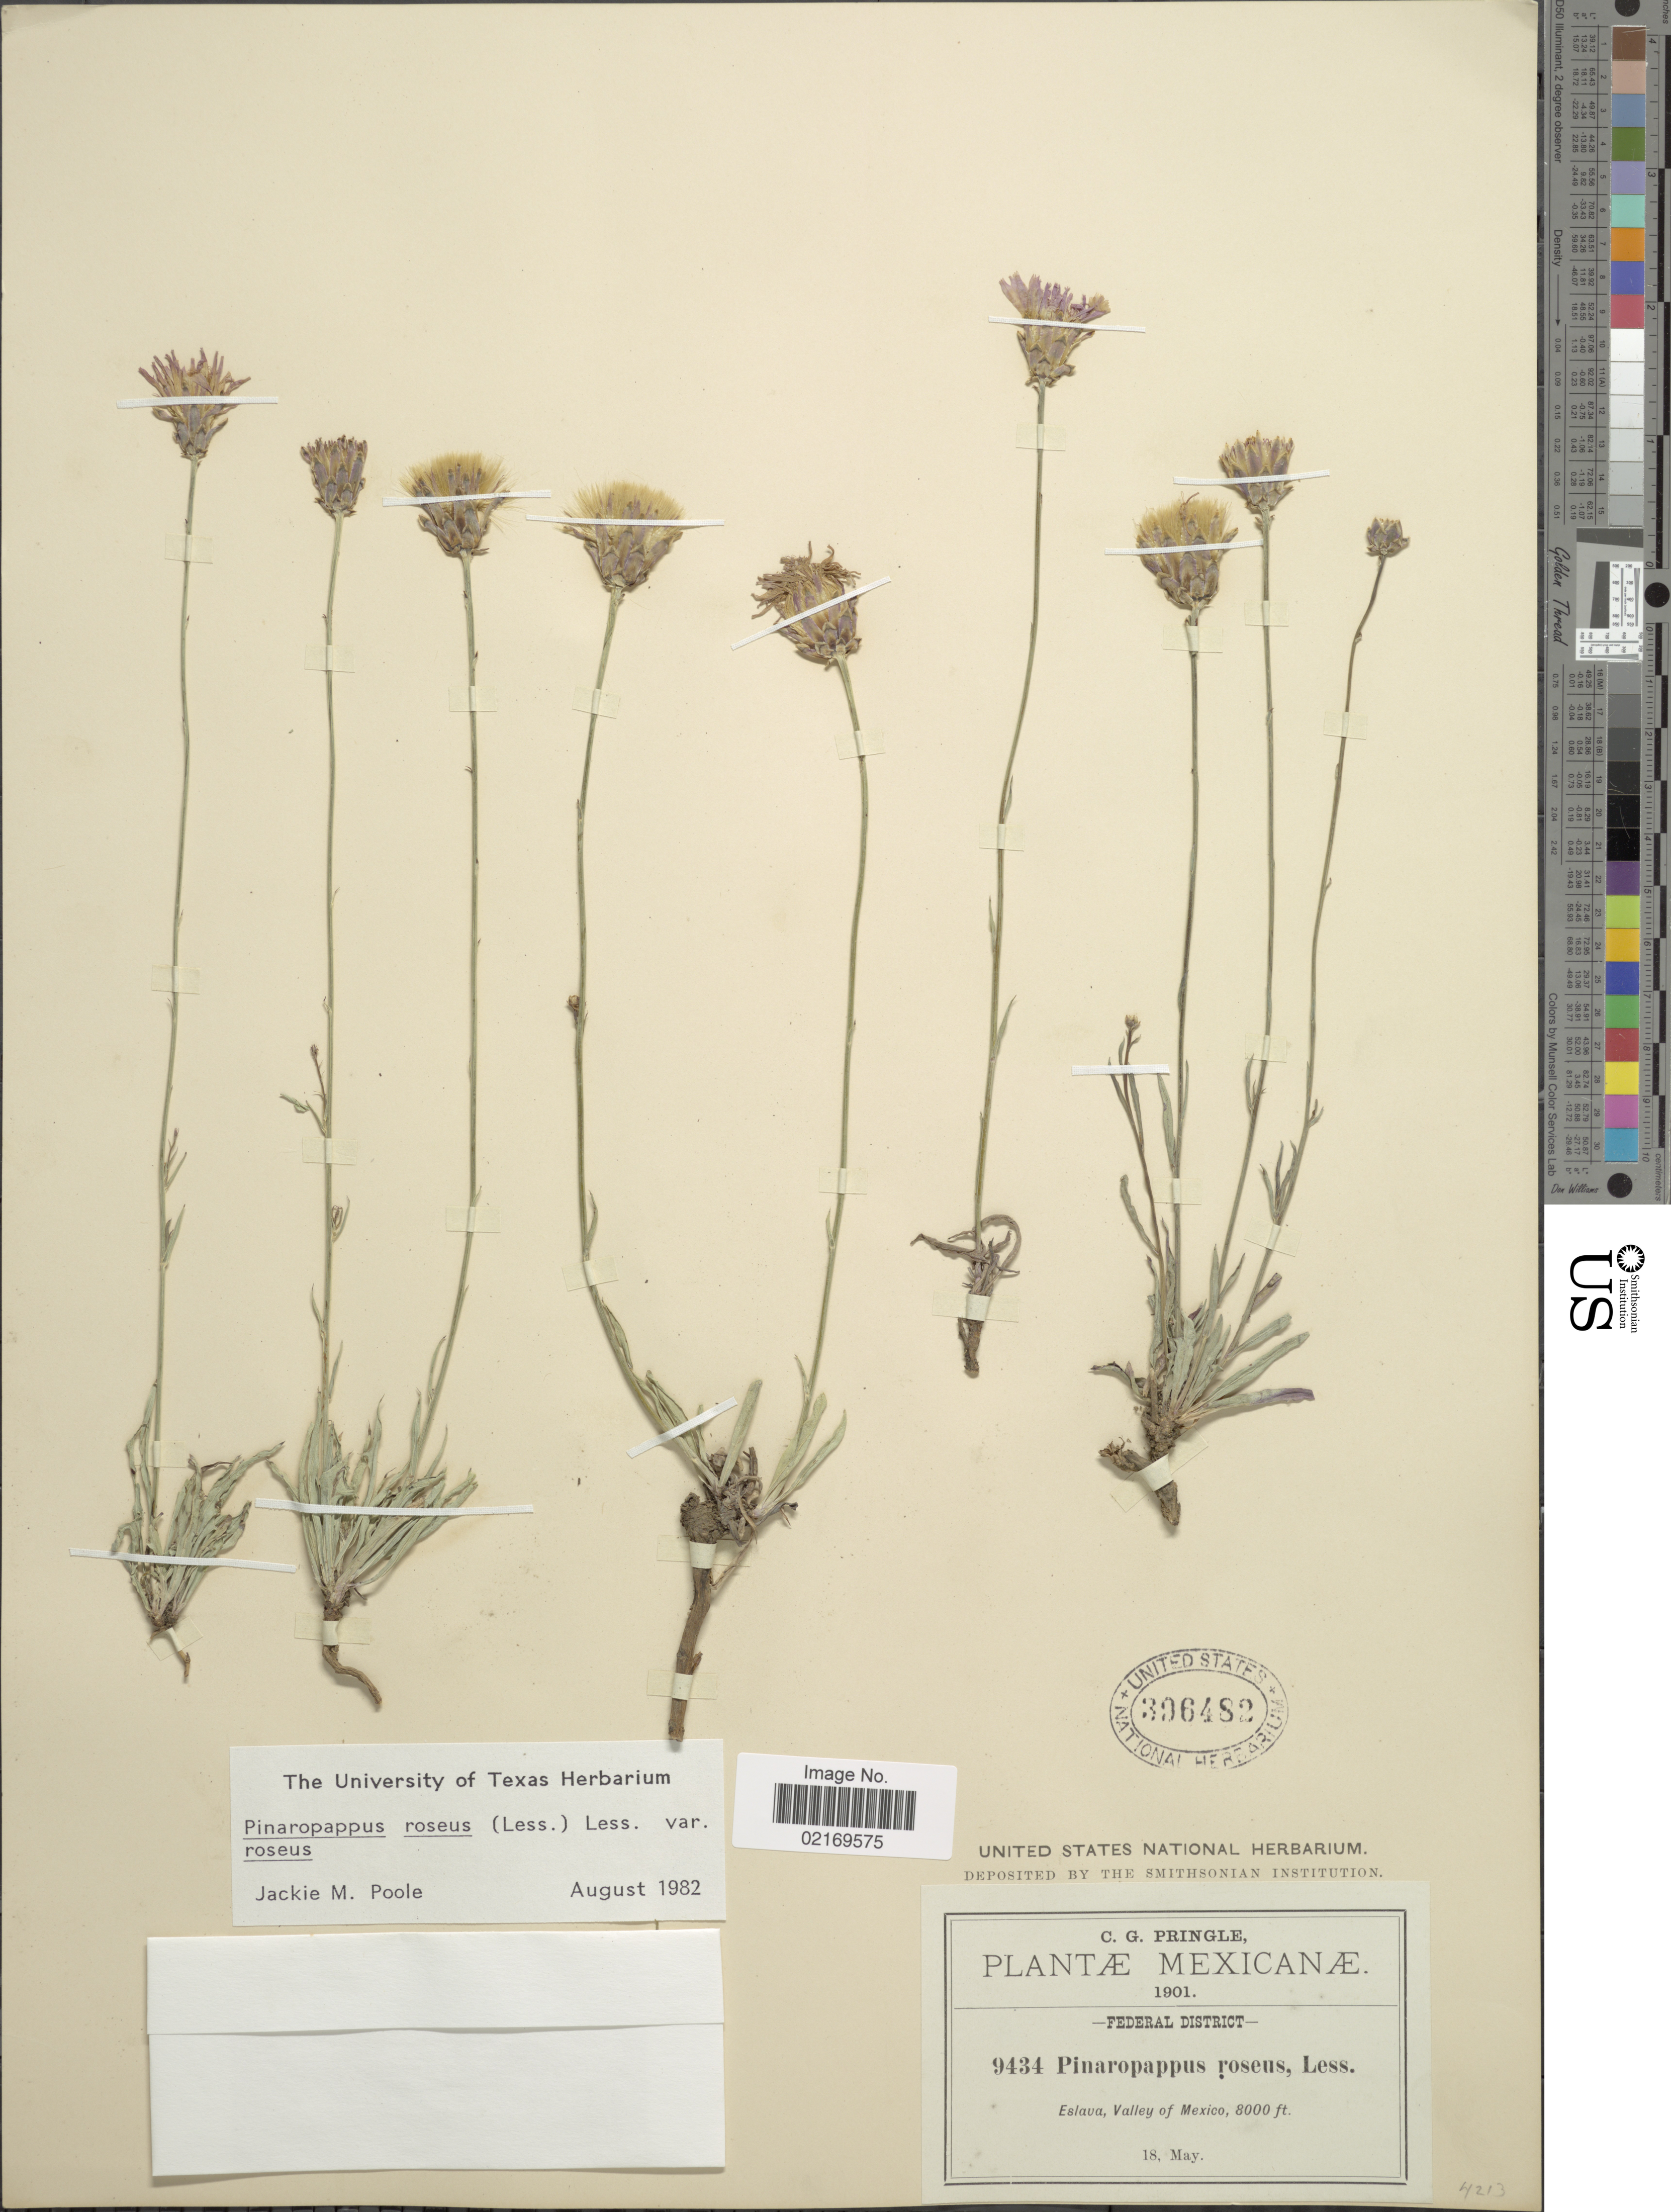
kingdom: Plantae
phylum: Tracheophyta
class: Magnoliopsida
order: Asterales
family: Asteraceae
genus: Pinaropappus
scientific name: Pinaropappus roseus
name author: Less.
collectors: C. G. Pringle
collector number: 9434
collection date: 1901-05-18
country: Mexico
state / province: Distrito Federal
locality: Eslava, Valley of Mexico.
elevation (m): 2438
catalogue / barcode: US 396482